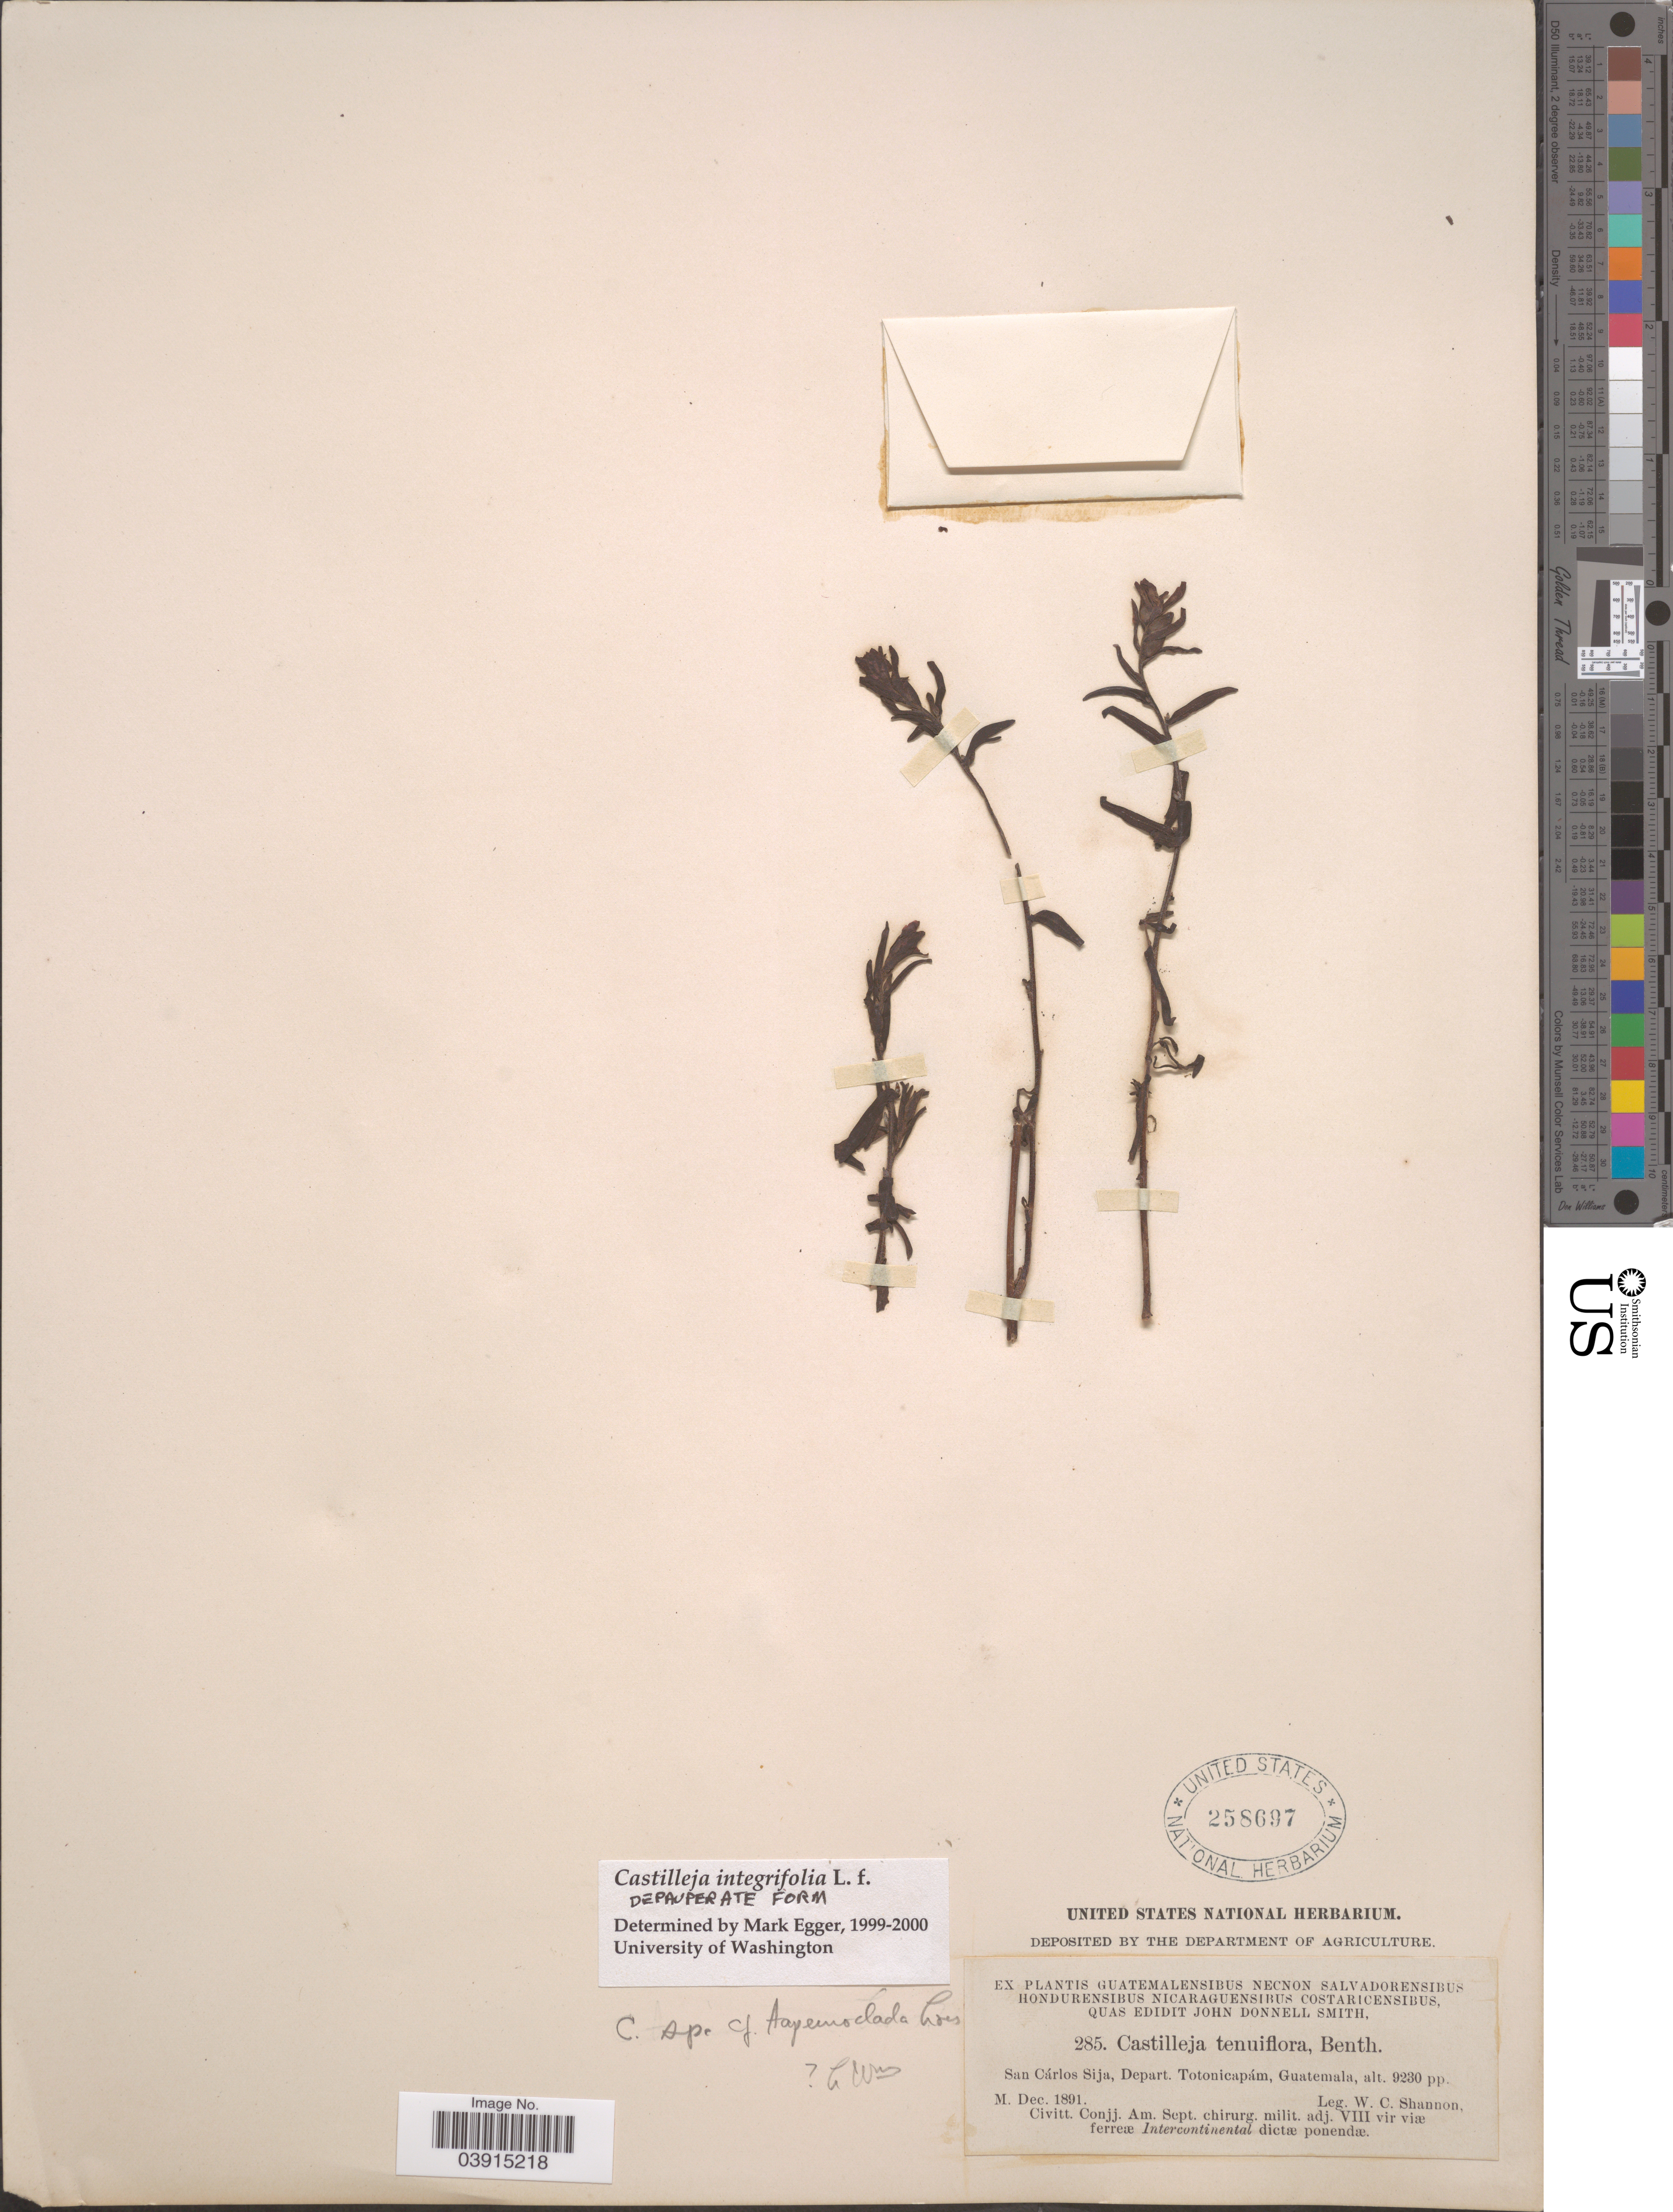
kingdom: Plantae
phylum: Tracheophyta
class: Magnoliopsida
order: Lamiales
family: Orobanchaceae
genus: Castilleja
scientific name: Castilleja integrifolia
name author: L. f.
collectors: W. C. Shannon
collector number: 285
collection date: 1891-12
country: Guatemala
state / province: Totonicapan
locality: San Cárlos Sija, Depart. Totonicapám.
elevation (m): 2841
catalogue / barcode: US 258697